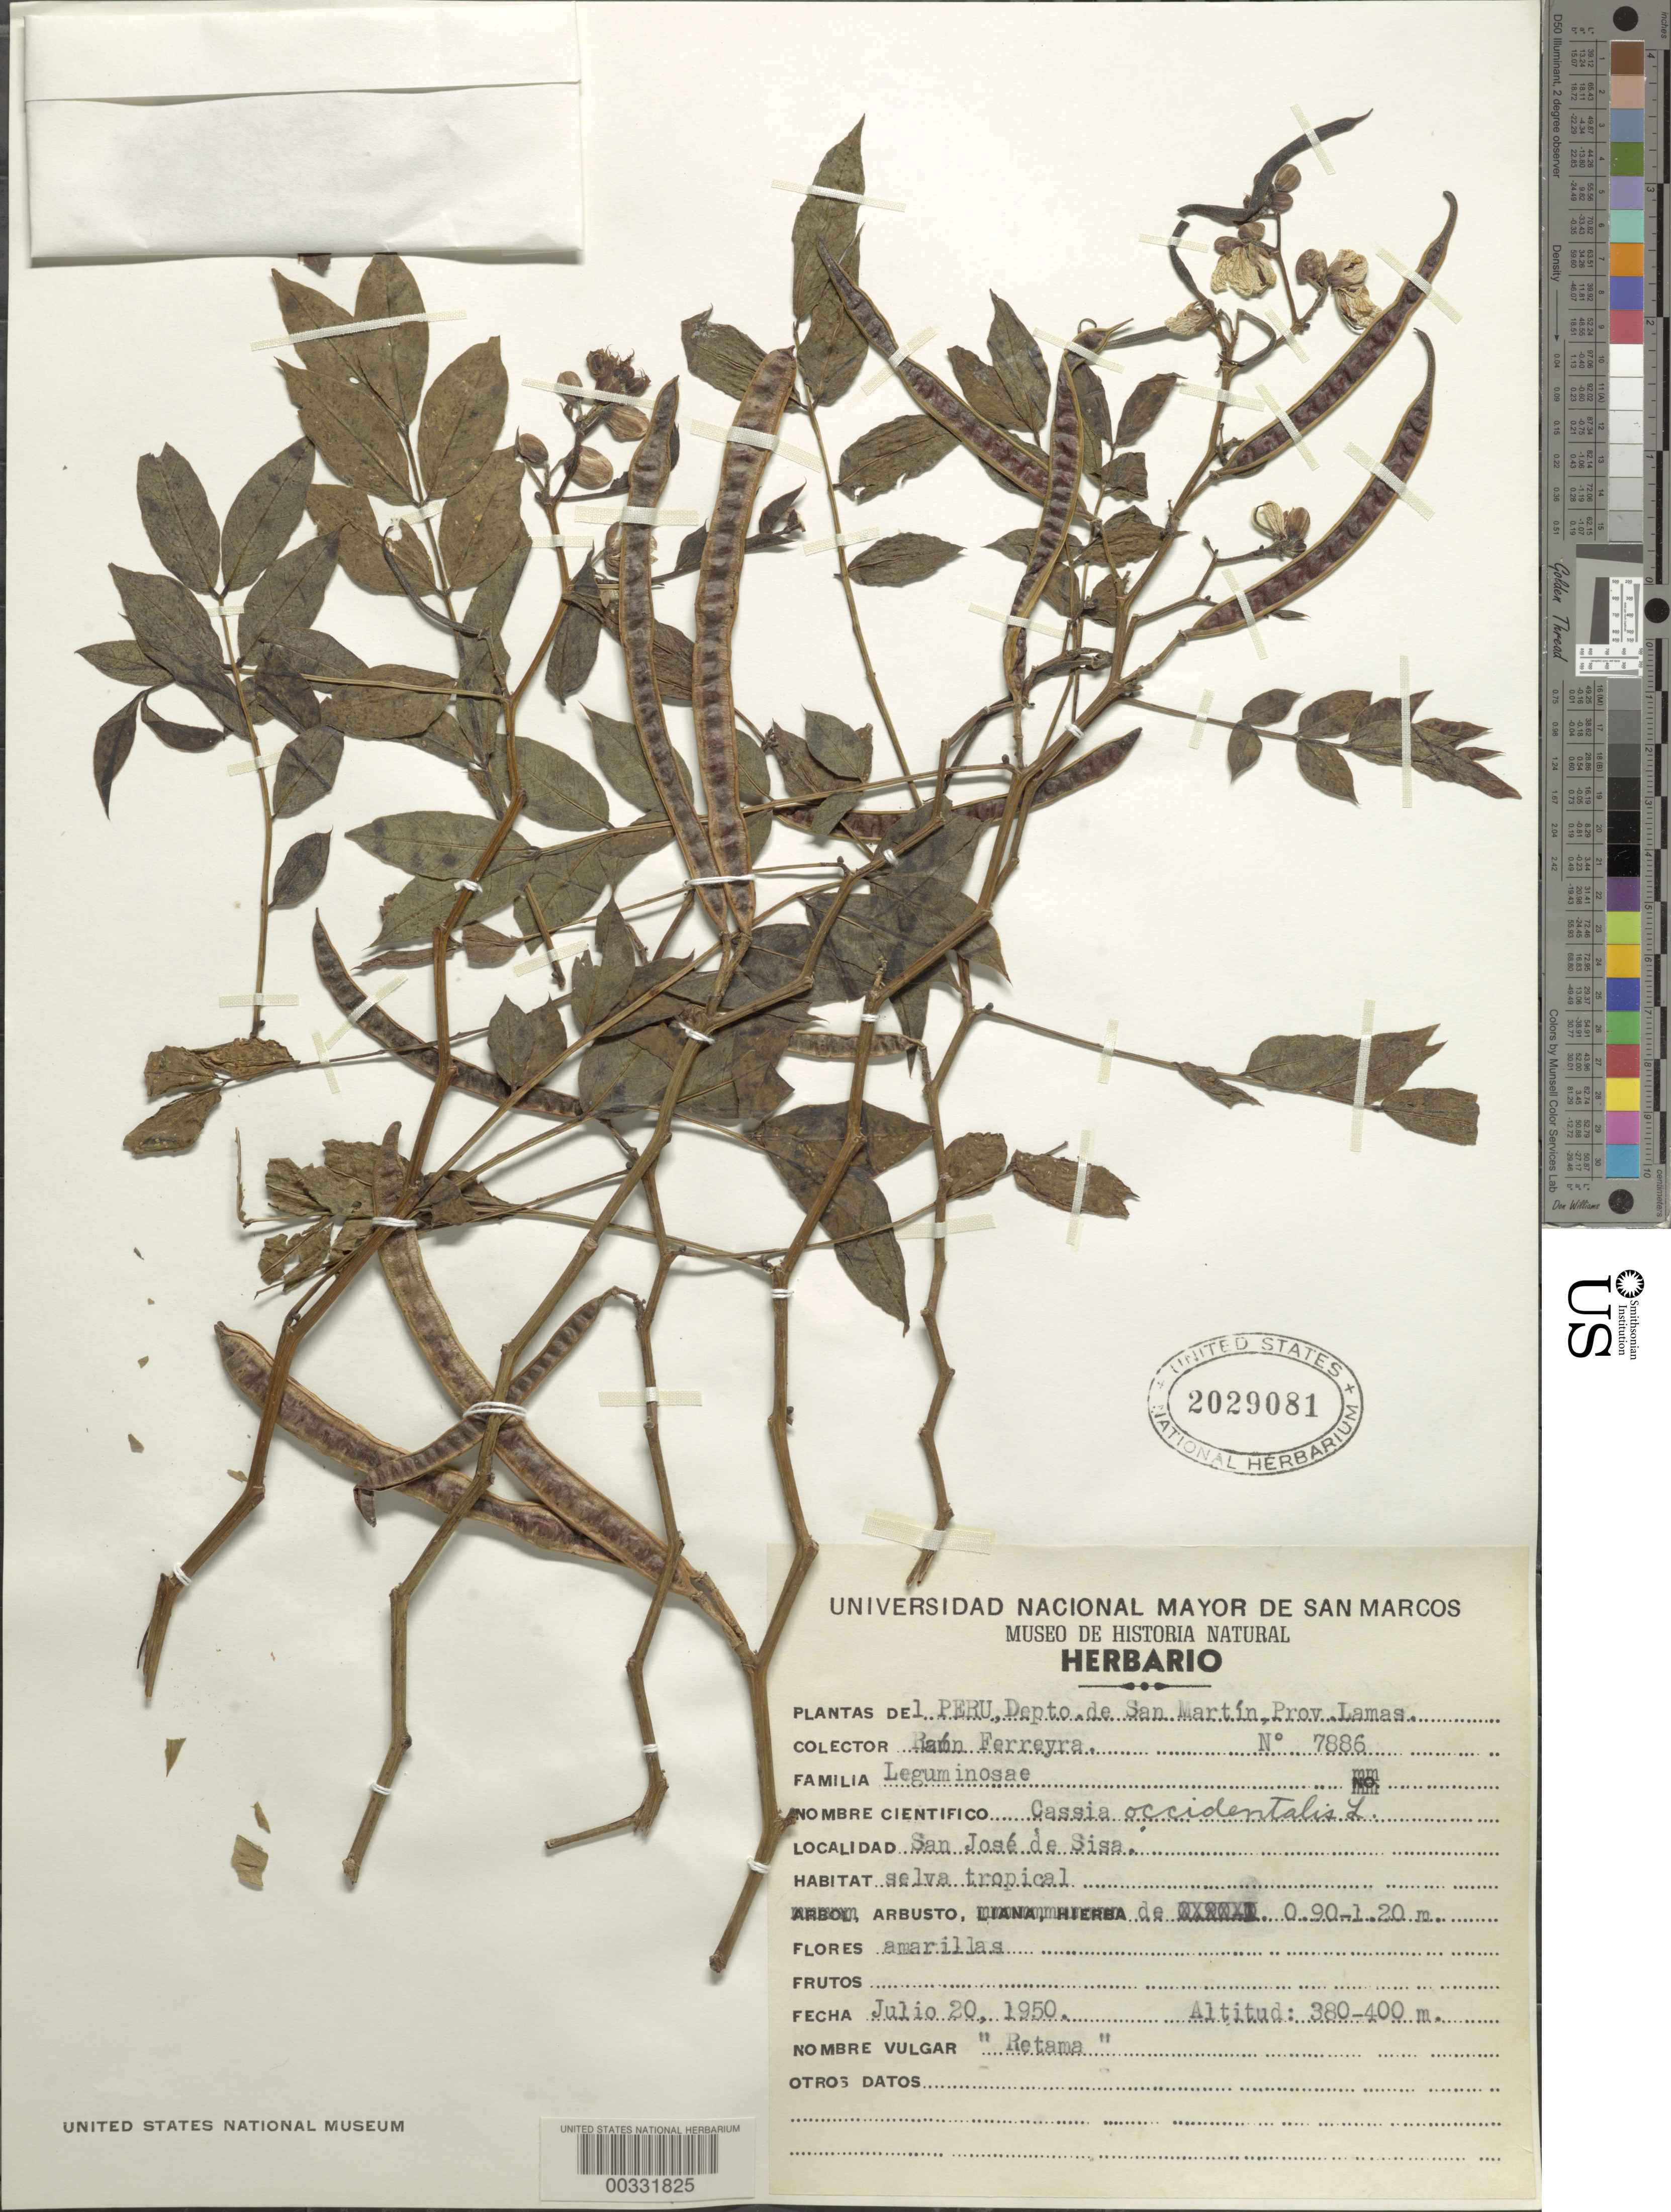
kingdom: Plantae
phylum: Tracheophyta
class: Magnoliopsida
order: Fabales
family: Fabaceae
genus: Senna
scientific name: Senna occidentalis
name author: (L.) Link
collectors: R. A. Ferreyra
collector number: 7886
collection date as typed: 20 Jul 1950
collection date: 1950-07-20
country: Peru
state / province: San Martín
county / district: San Martín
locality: San jose de sisa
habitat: Tropical forest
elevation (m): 380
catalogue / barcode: US 2029081